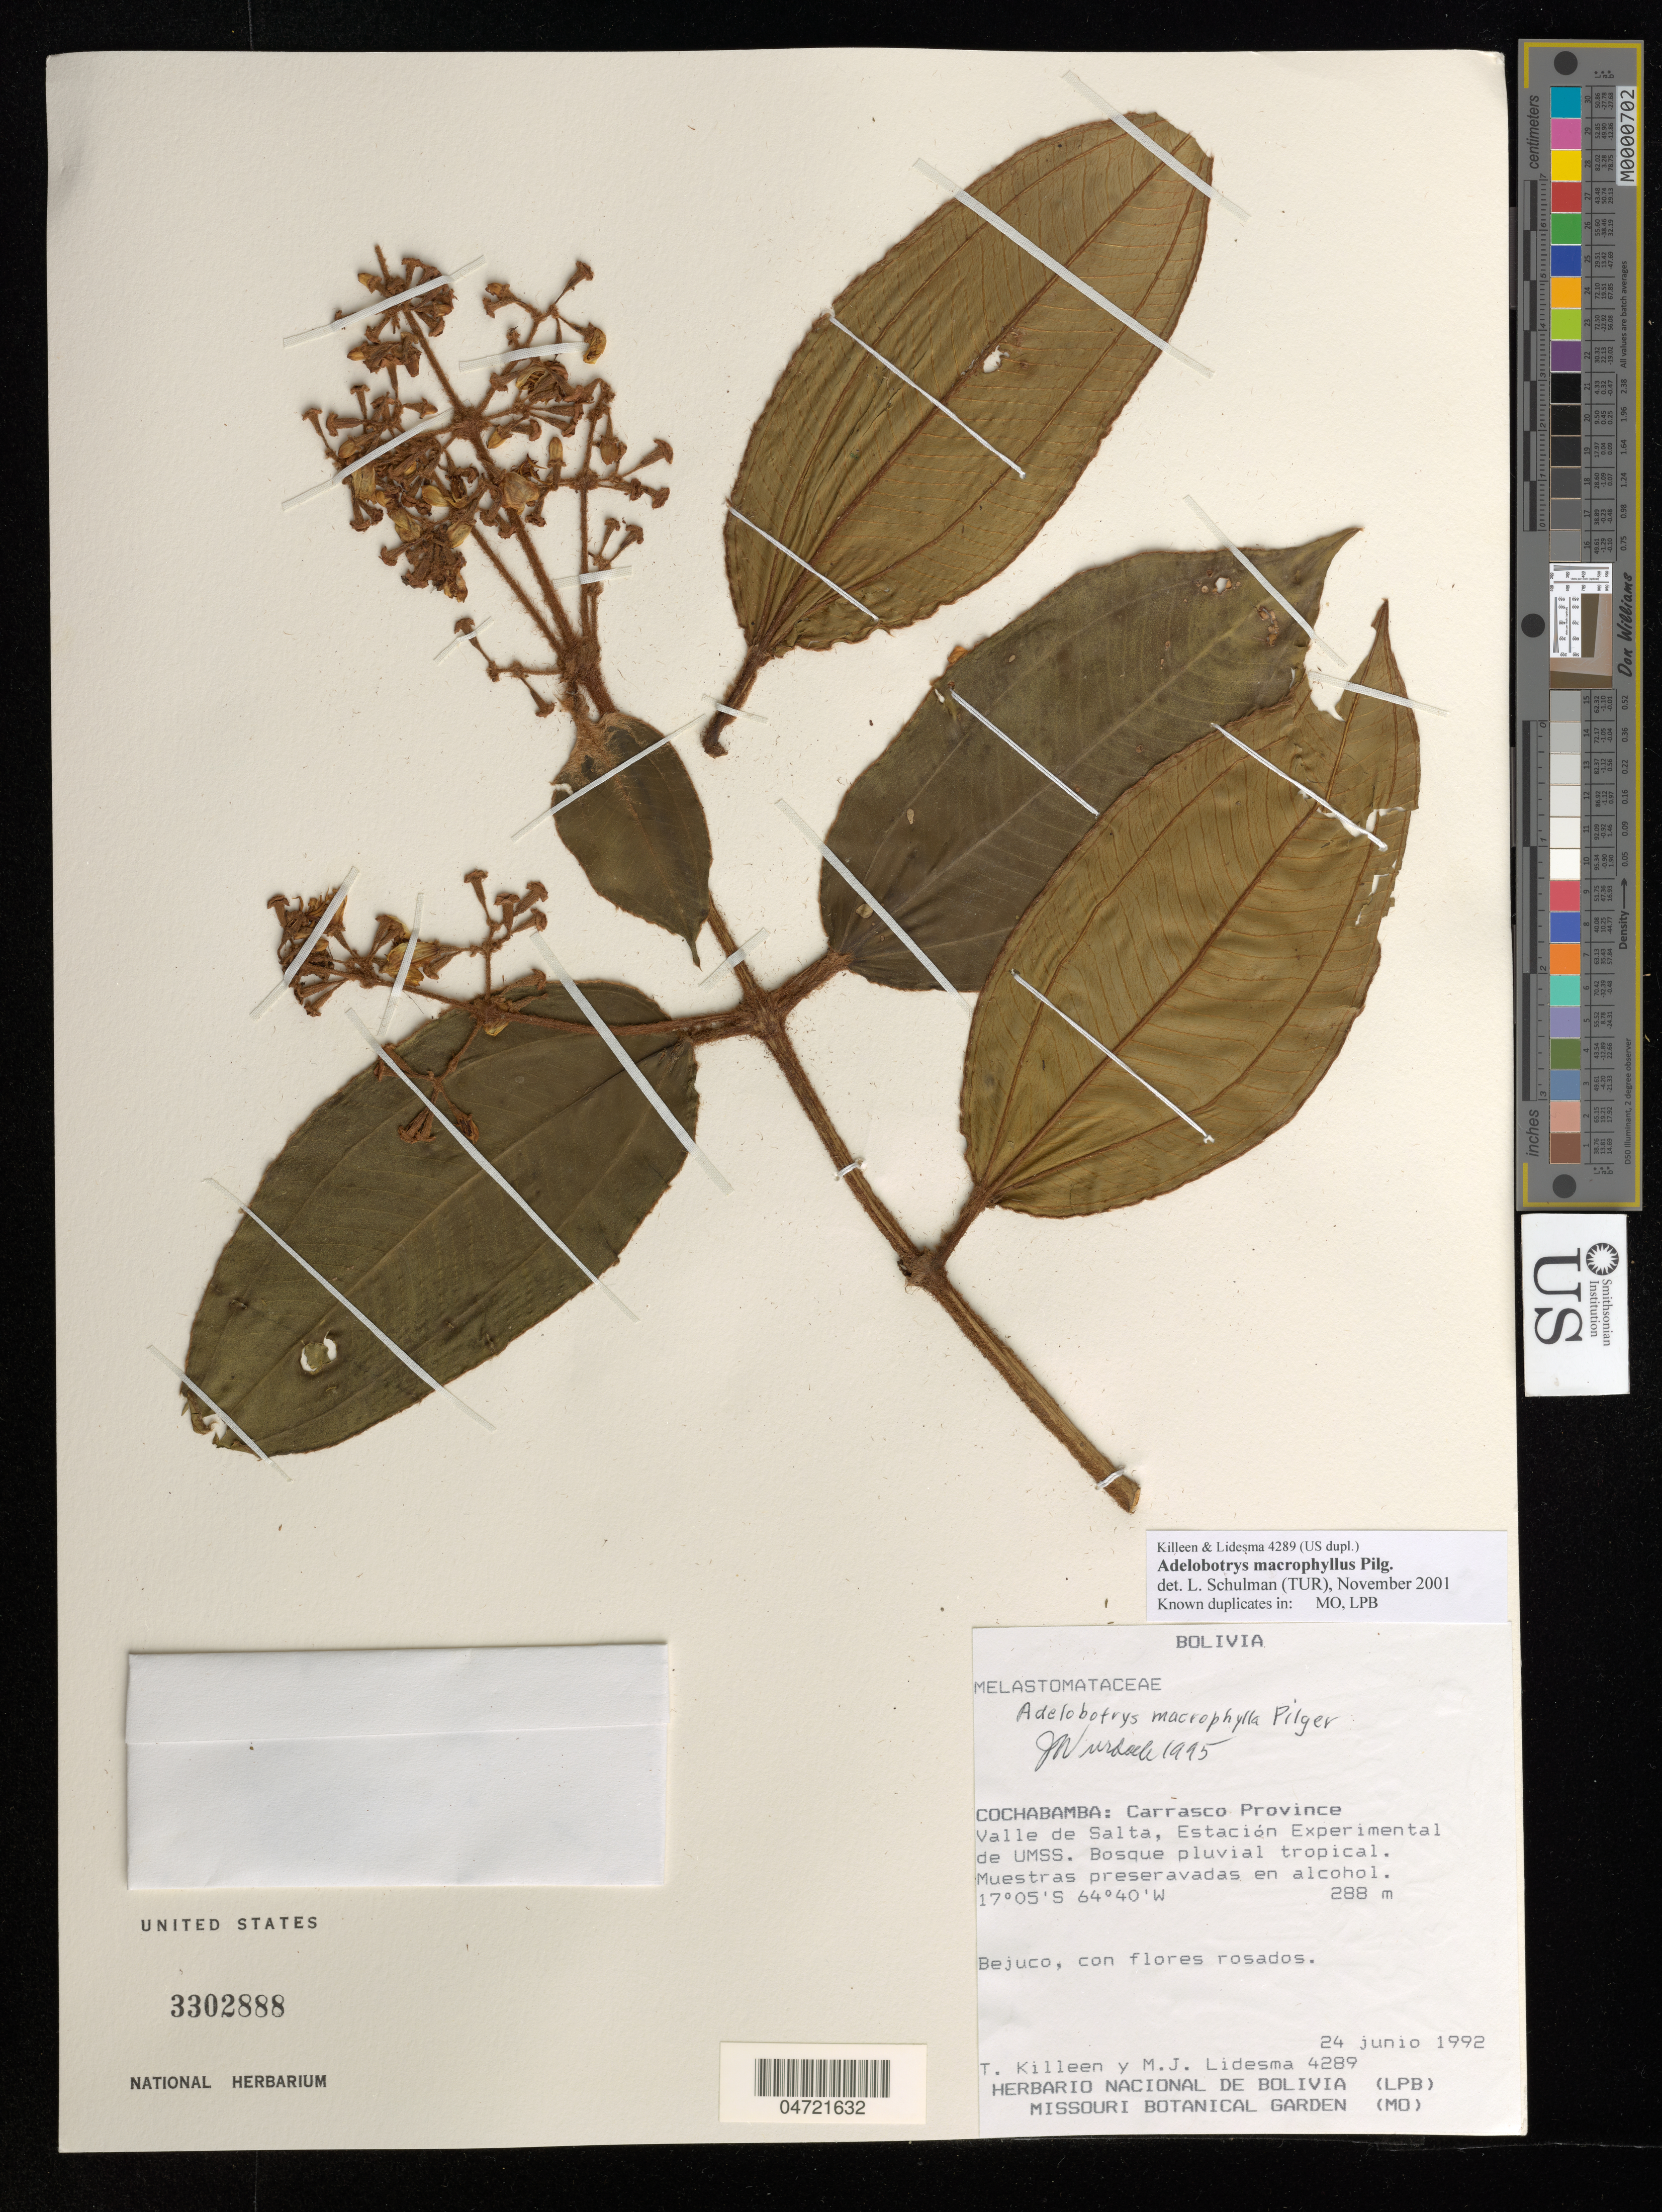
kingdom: Plantae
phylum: Tracheophyta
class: Magnoliopsida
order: Myrtales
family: Melastomataceae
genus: Adelobotrys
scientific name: Adelobotrys macrophyllus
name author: Pilg.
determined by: Schulman, Leif, (TUR), University of Turku (FINLAND)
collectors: T. Killeen & M. Lidesma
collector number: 4289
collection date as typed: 24 Jun 1992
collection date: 1992-06-24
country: Bolivia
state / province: Cochabamba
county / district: Carrasco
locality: Valle de Salta, Estación Experimental de UMSS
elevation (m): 288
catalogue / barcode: US 3302888